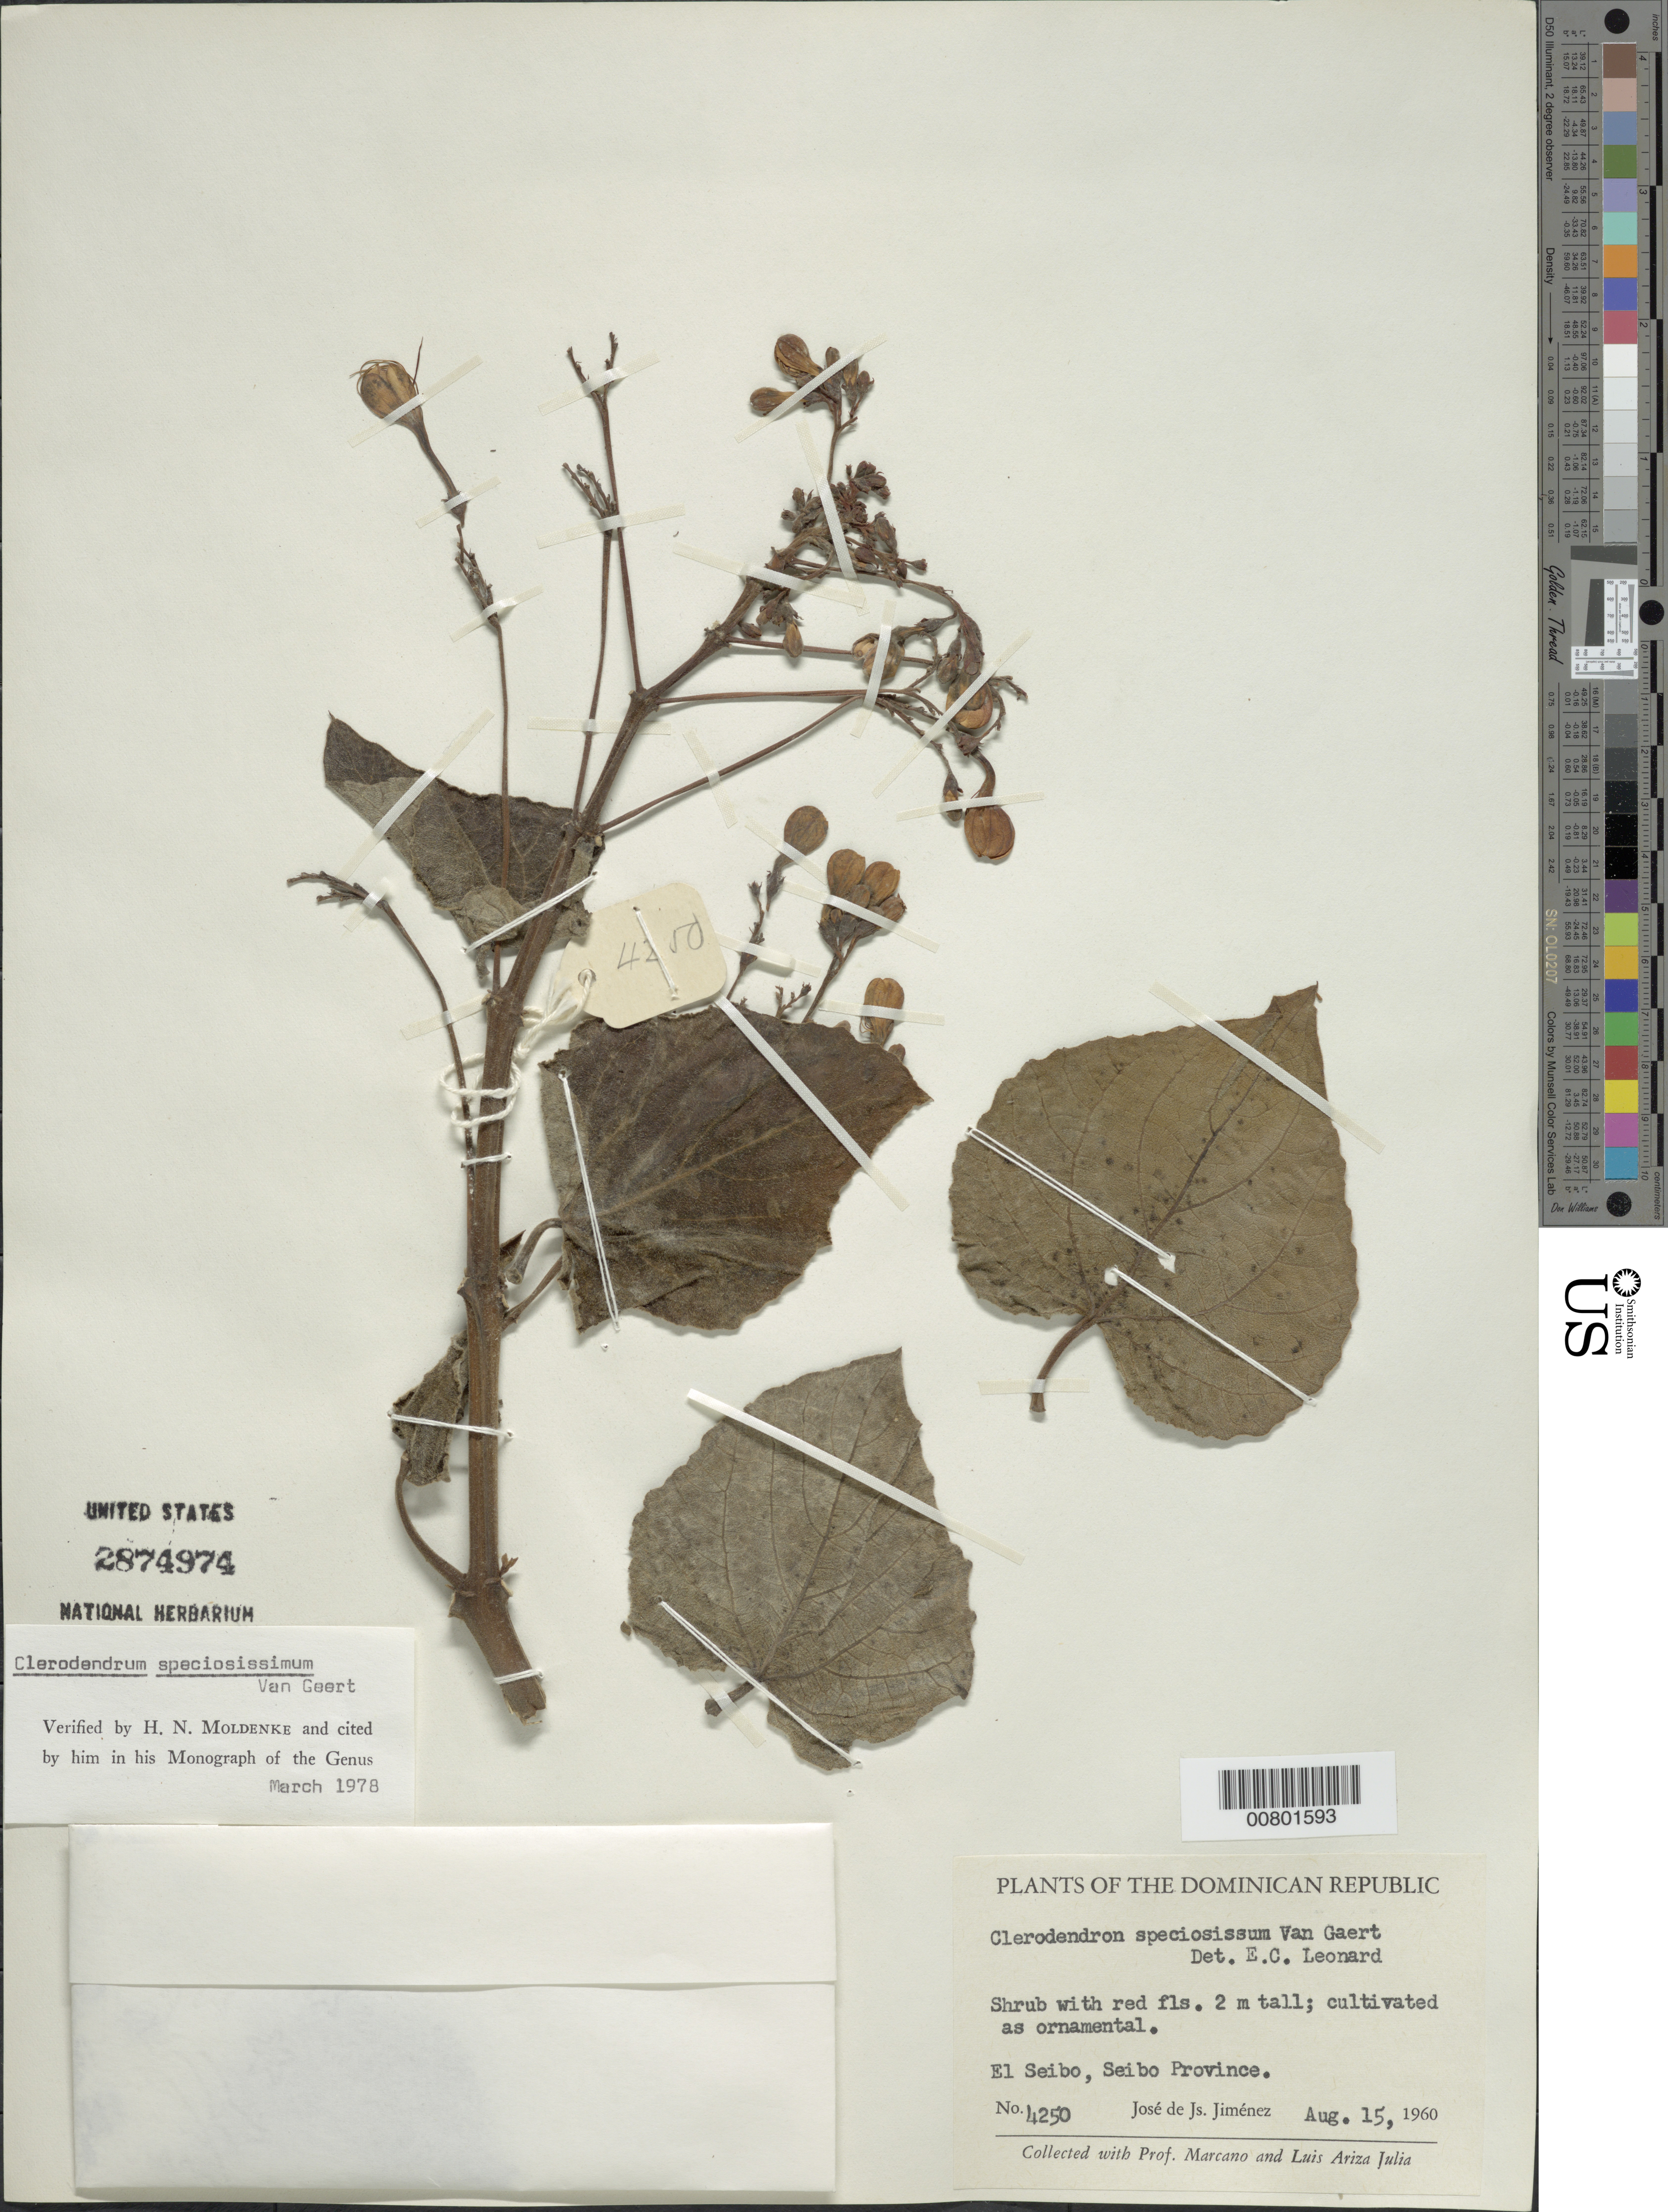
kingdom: Plantae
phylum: Tracheophyta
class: Magnoliopsida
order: Lamiales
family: Lamiaceae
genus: Clerodendrum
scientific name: Clerodendrum speciosissimum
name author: Drapiez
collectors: J. J. Jiménez Almonte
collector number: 4250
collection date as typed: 15 Aug 1960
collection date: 1960-08-15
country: Dominican Republic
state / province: El Seibo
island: Hispaniola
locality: El Seibo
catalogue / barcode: US 2874974